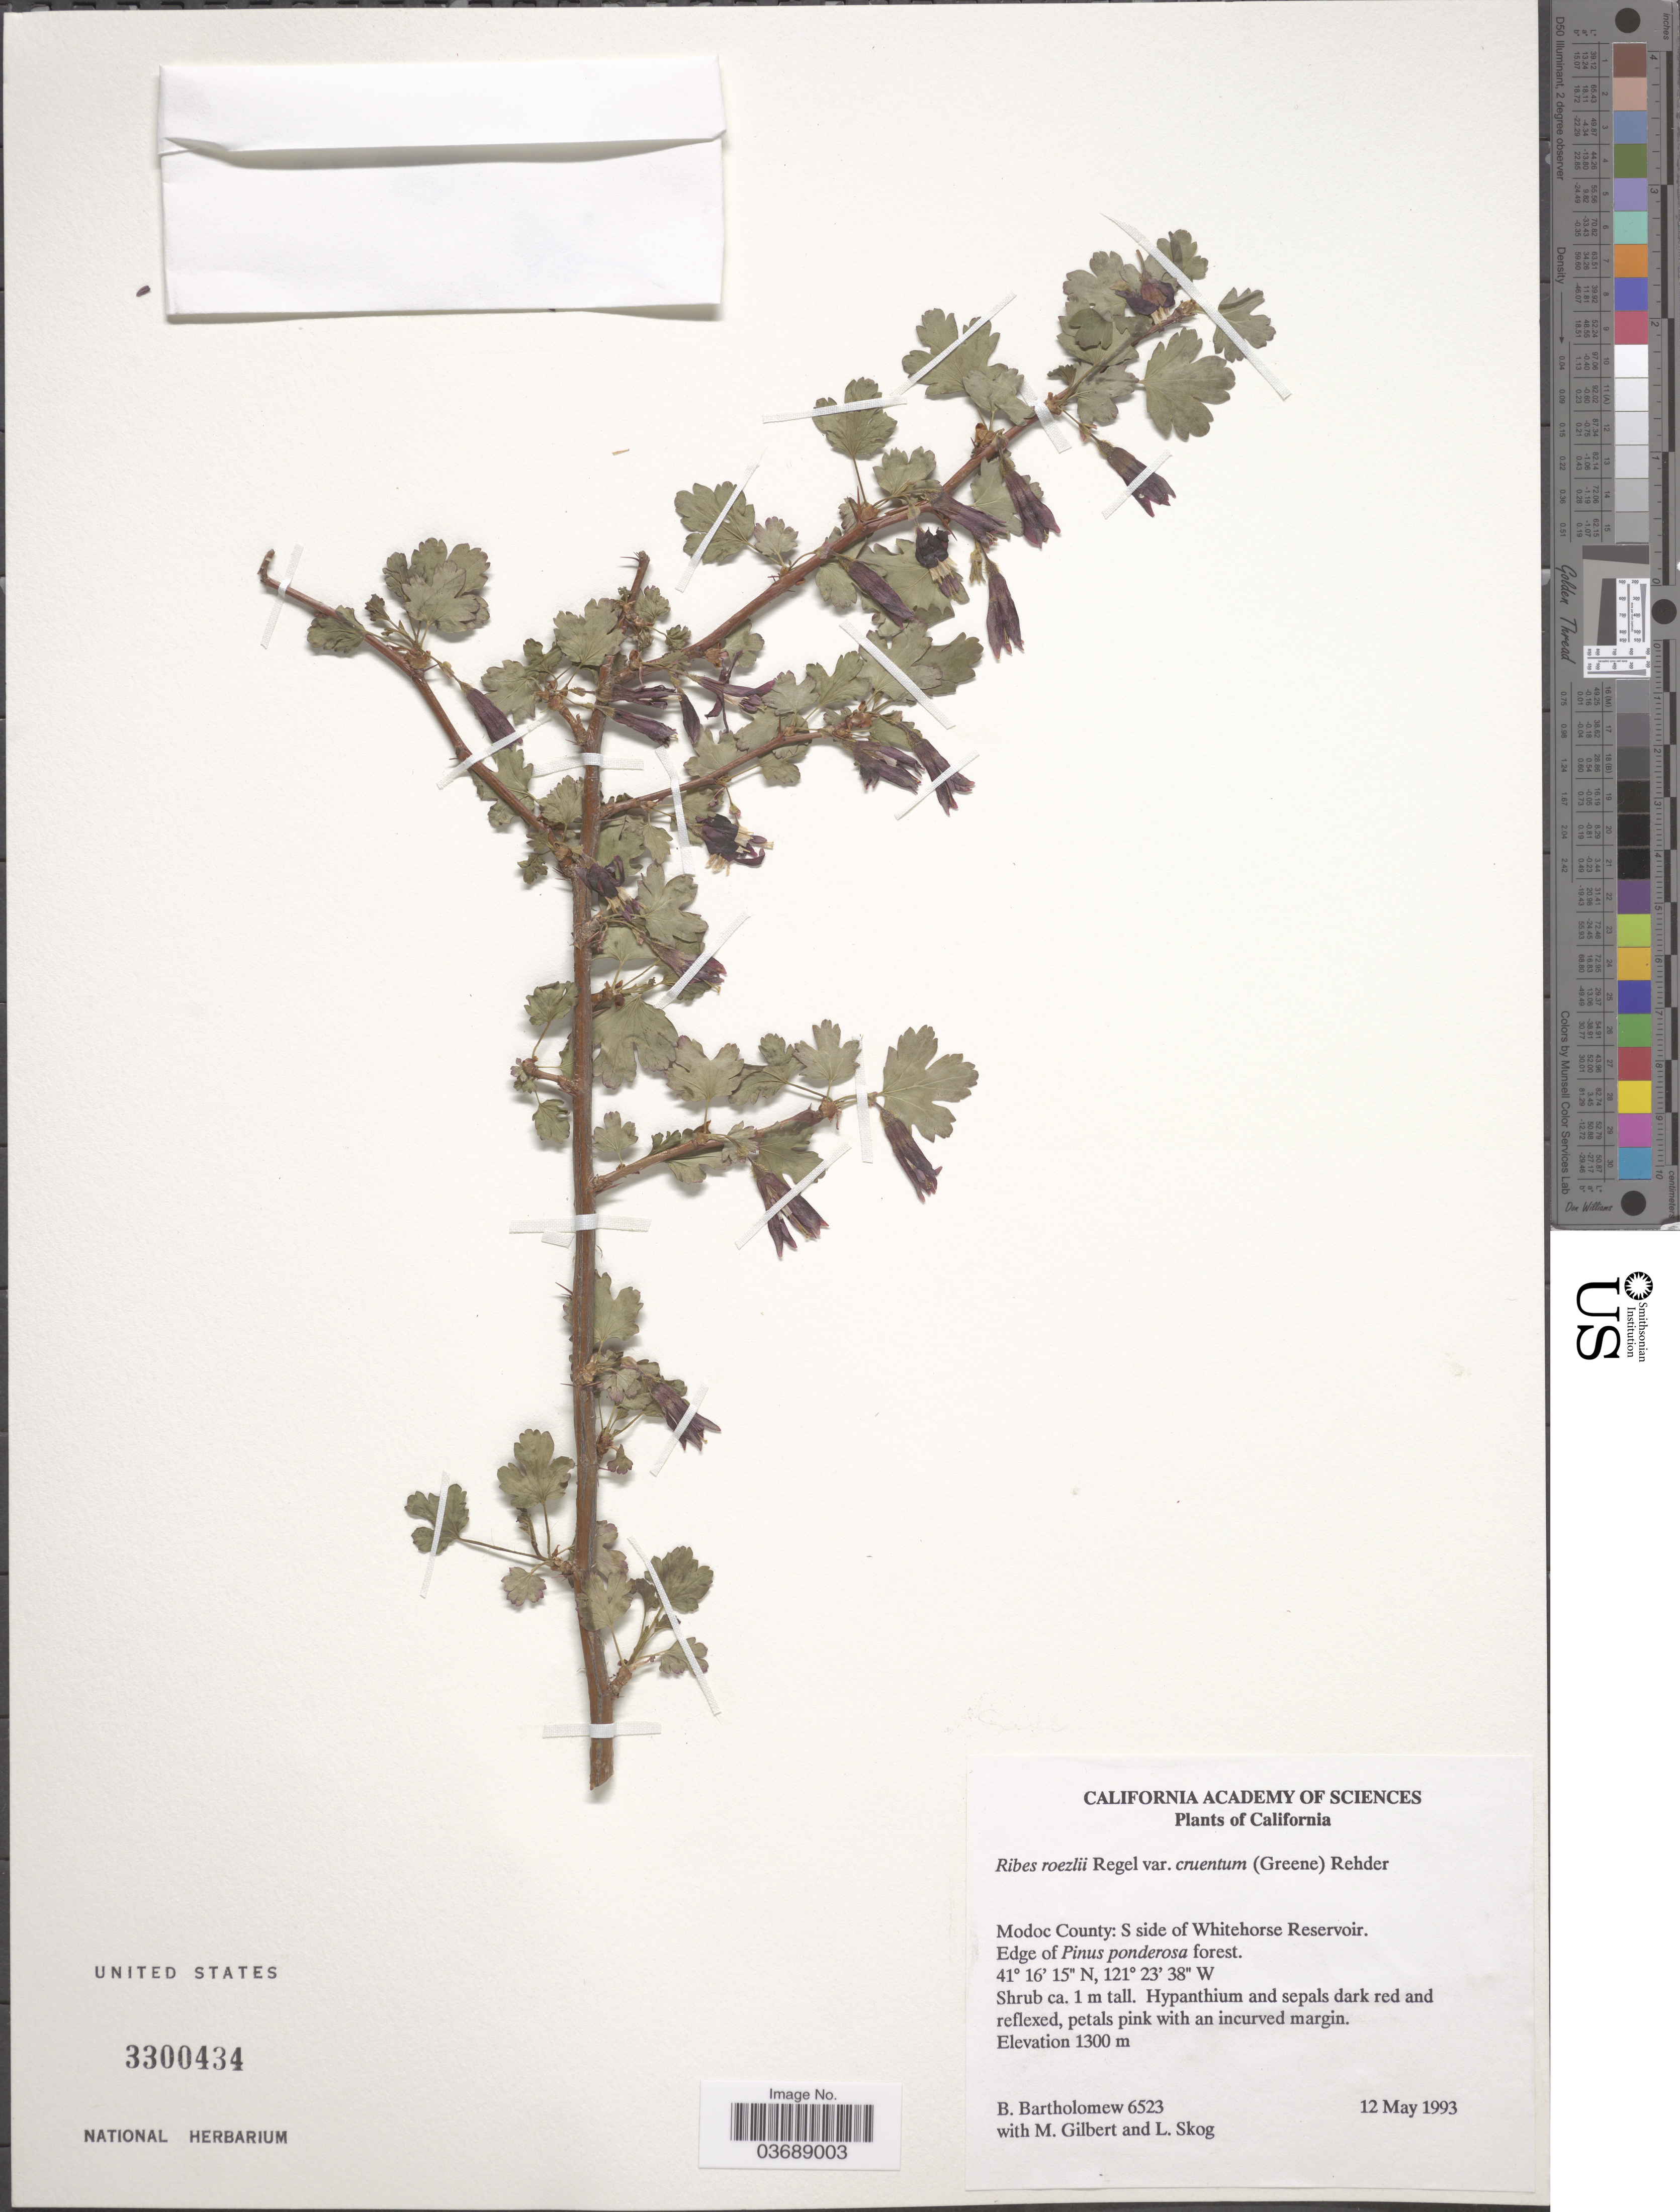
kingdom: Plantae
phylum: Tracheophyta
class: Magnoliopsida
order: Saxifragales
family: Grossulariaceae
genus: Ribes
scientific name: Ribes roezlii var. amictum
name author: (Greene) Jeps.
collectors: B. Bartholomew, M. Gilbert & L. E. Skog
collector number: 6523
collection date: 1993-05-12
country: United States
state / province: California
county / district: Modoc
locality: Modoc County; S side of Whitehorse Reservoir. Edge of Pinus ponderosa forest.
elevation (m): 1300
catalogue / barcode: US 3300434